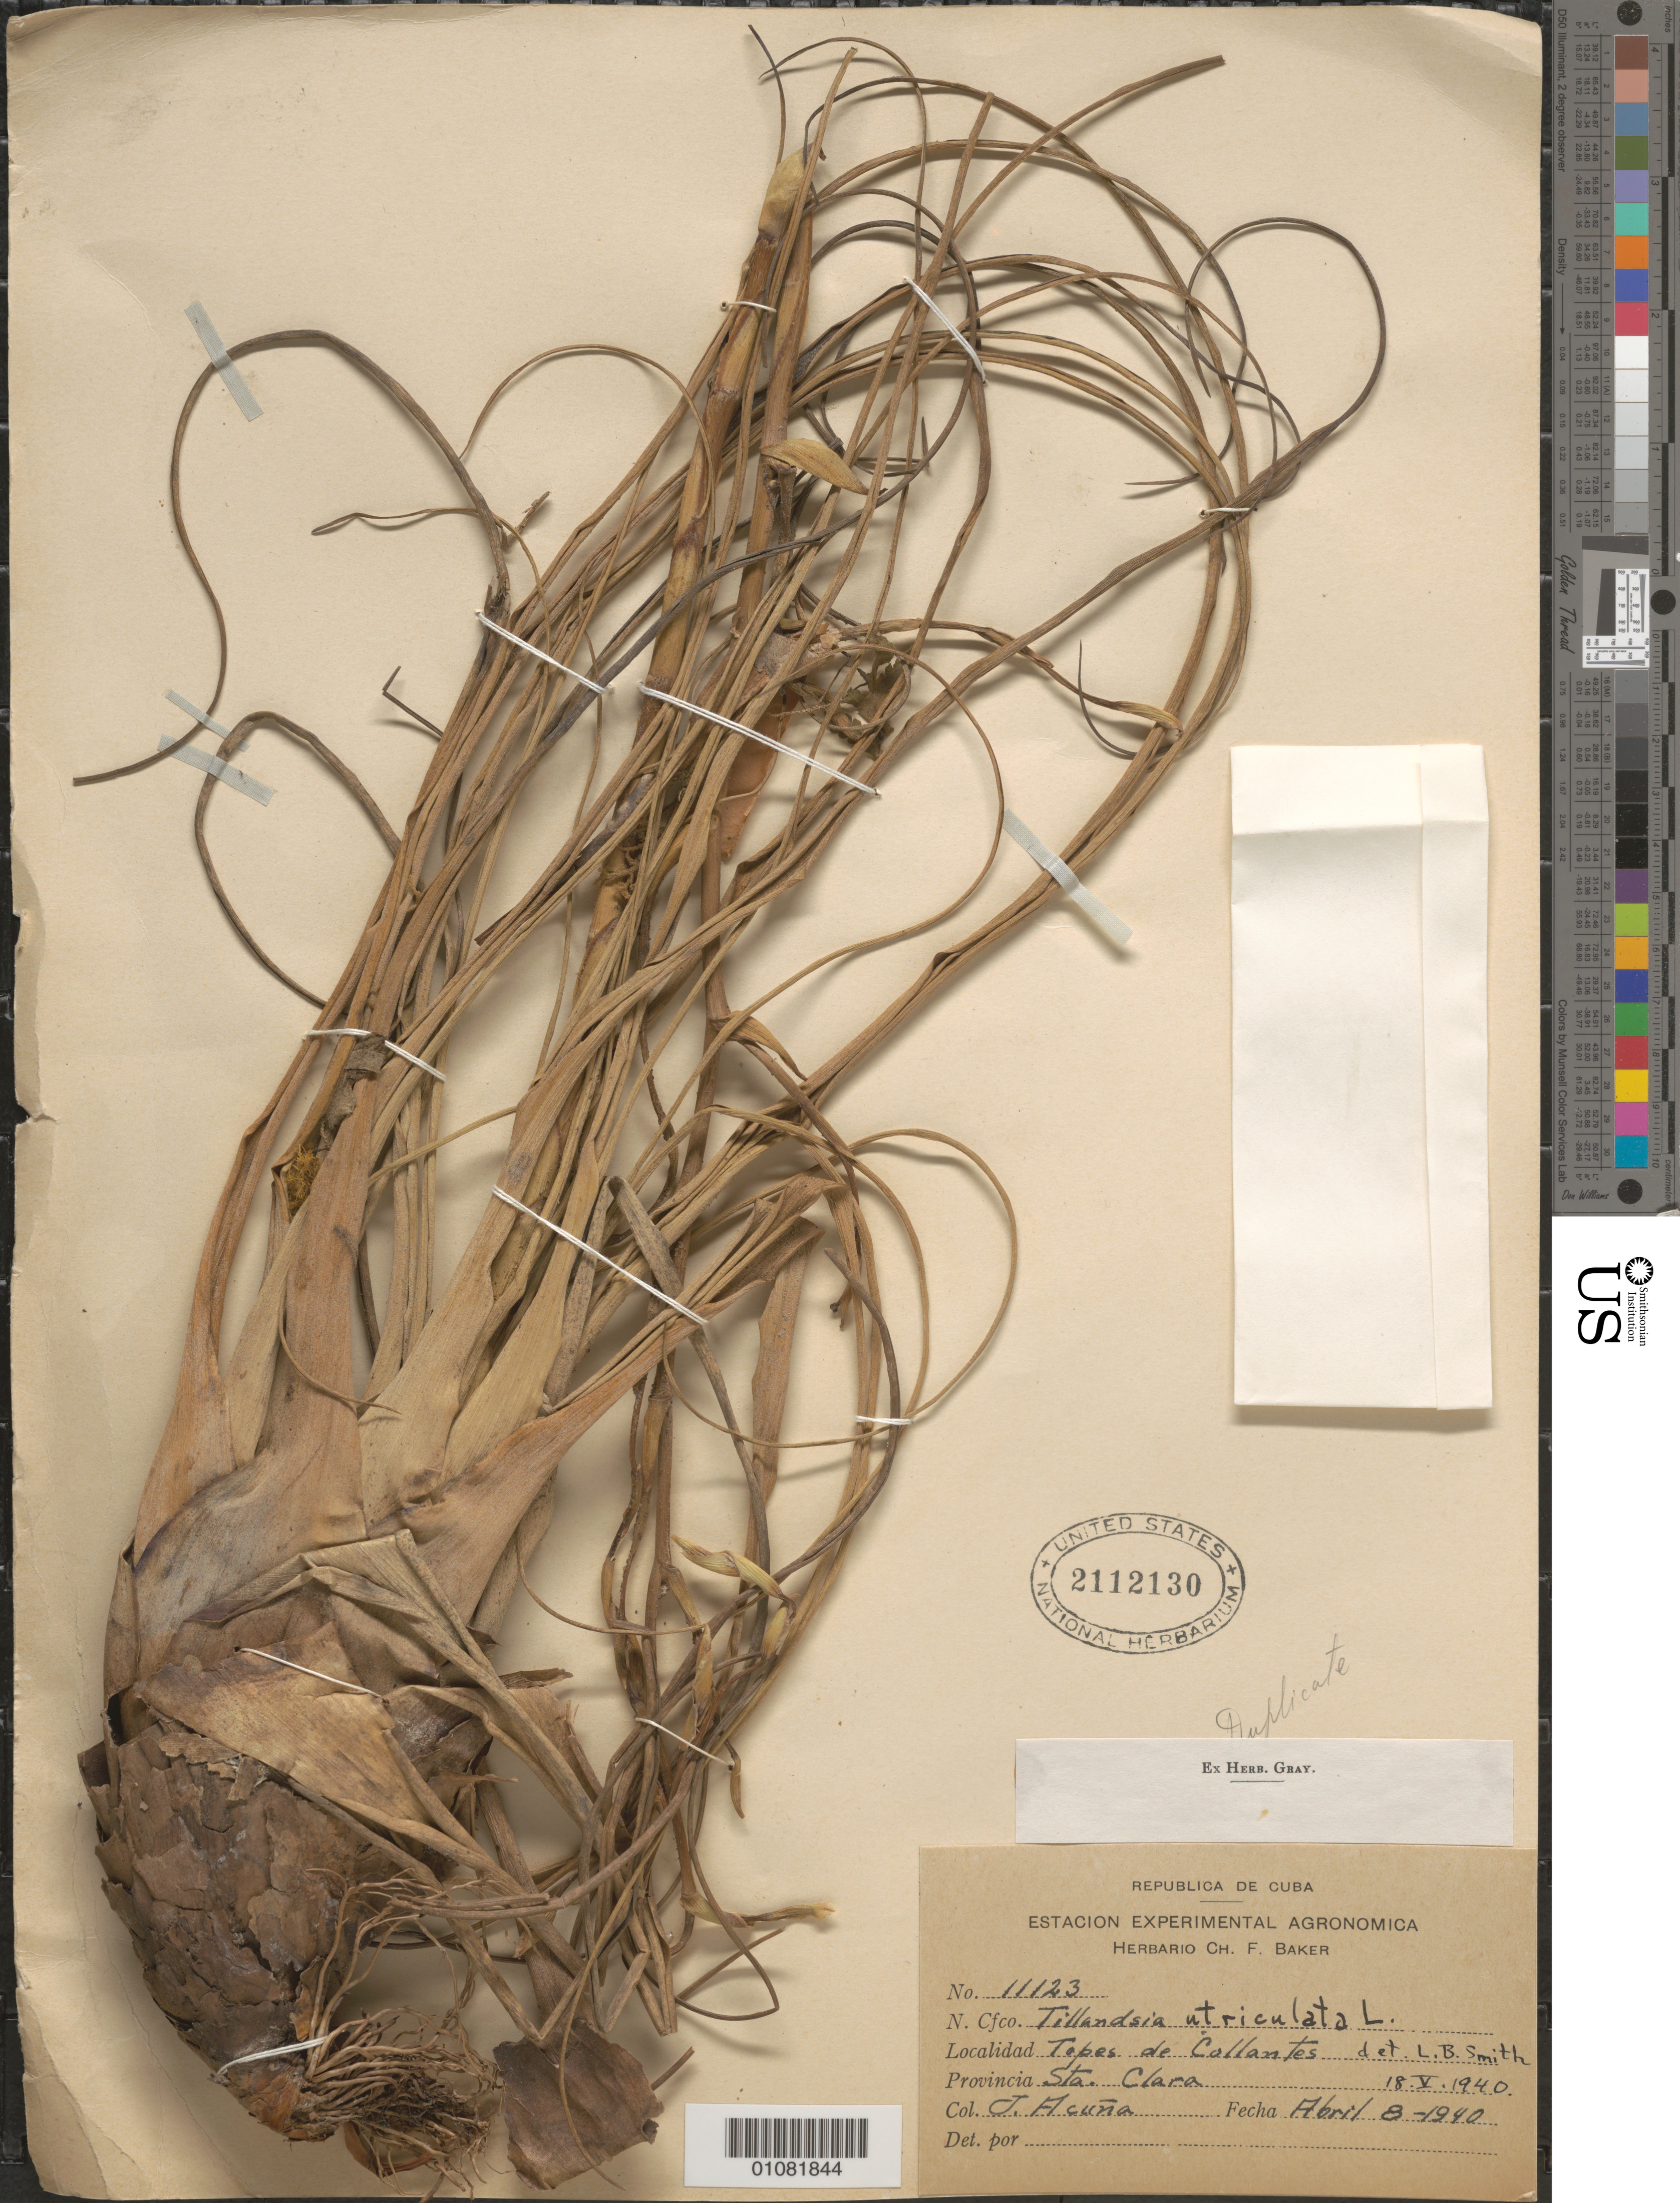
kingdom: Plantae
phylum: Tracheophyta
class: Liliopsida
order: Poales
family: Bromeliaceae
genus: Tillandsia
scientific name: Tillandsia utriculata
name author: L.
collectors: J. Acuña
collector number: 11123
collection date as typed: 08 Apr 1940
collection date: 1940-04-08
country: Cuba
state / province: Villa Clara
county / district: Santa Clara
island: Cuba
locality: Topes de Collantes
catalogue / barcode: US 2112130